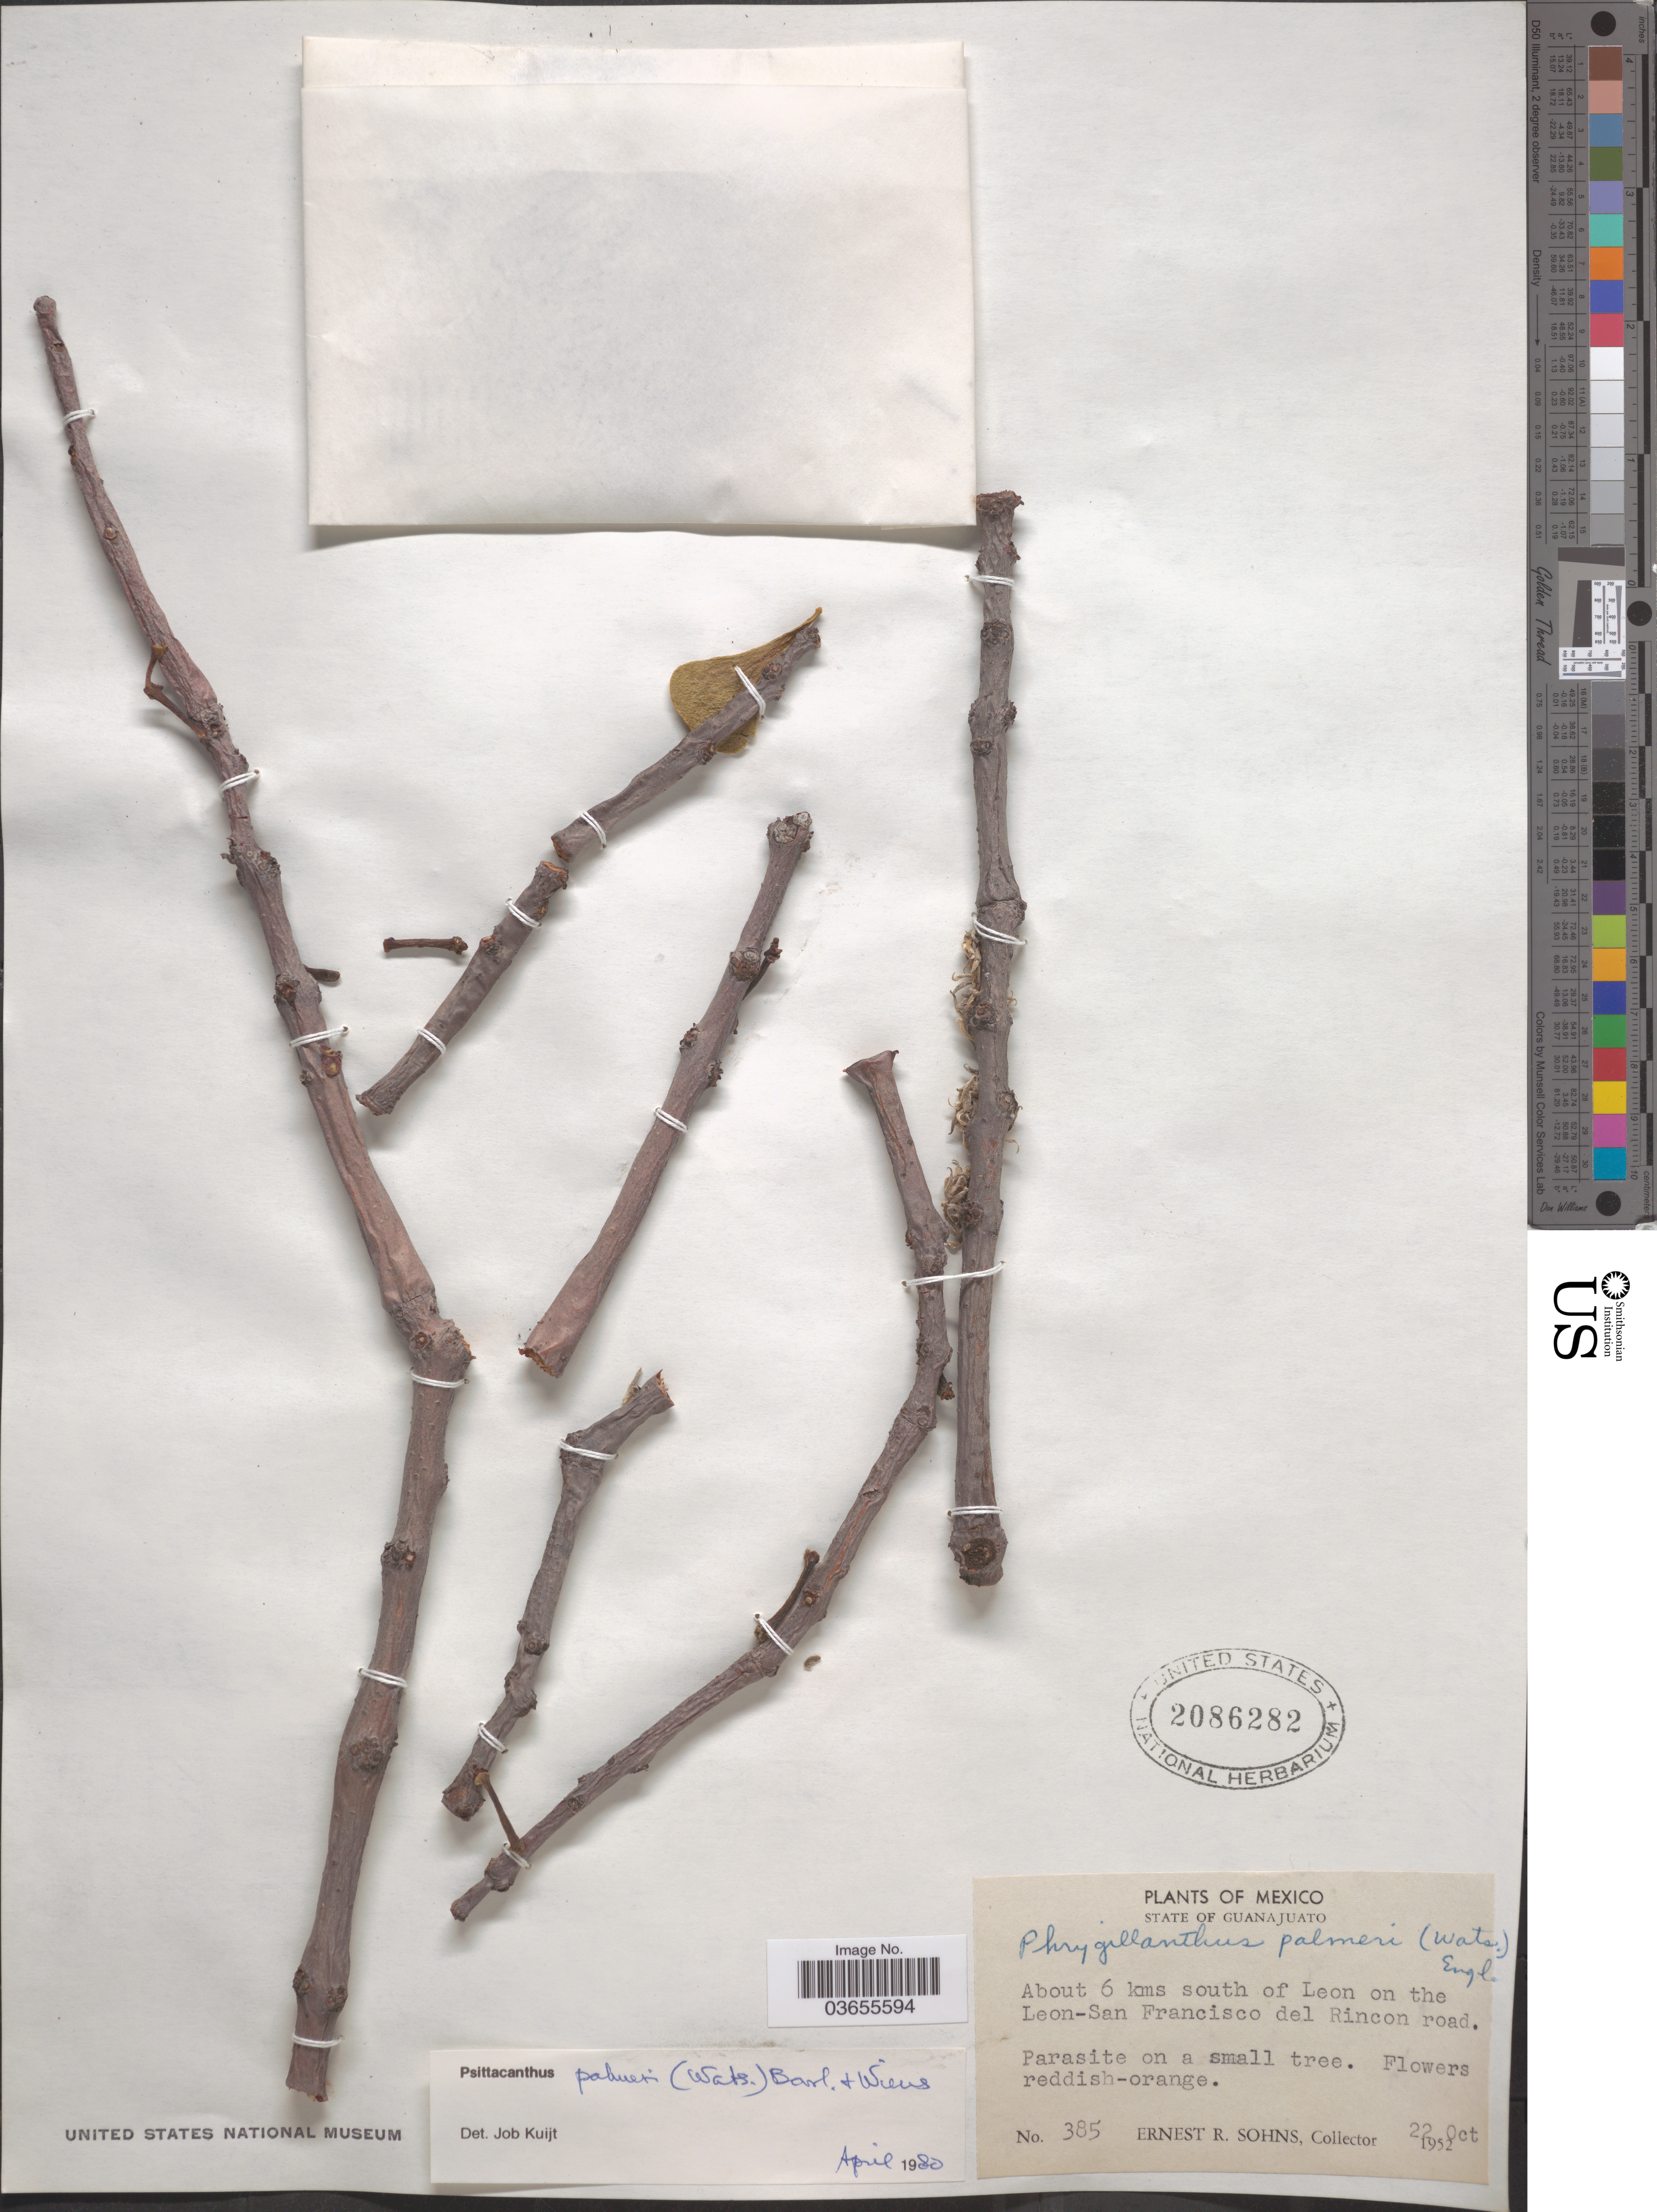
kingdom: Plantae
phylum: Tracheophyta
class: Magnoliopsida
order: Santalales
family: Loranthaceae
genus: Psittacanthus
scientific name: Psittacanthus palmeri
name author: (S. Watson) Barlow & Wiens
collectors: E. R. Sohns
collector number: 385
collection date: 1952-10-22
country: Mexico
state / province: Guanajuato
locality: About 6 kms south of Leon on the Leon-San Francisco del Rincon road.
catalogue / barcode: US 2086282